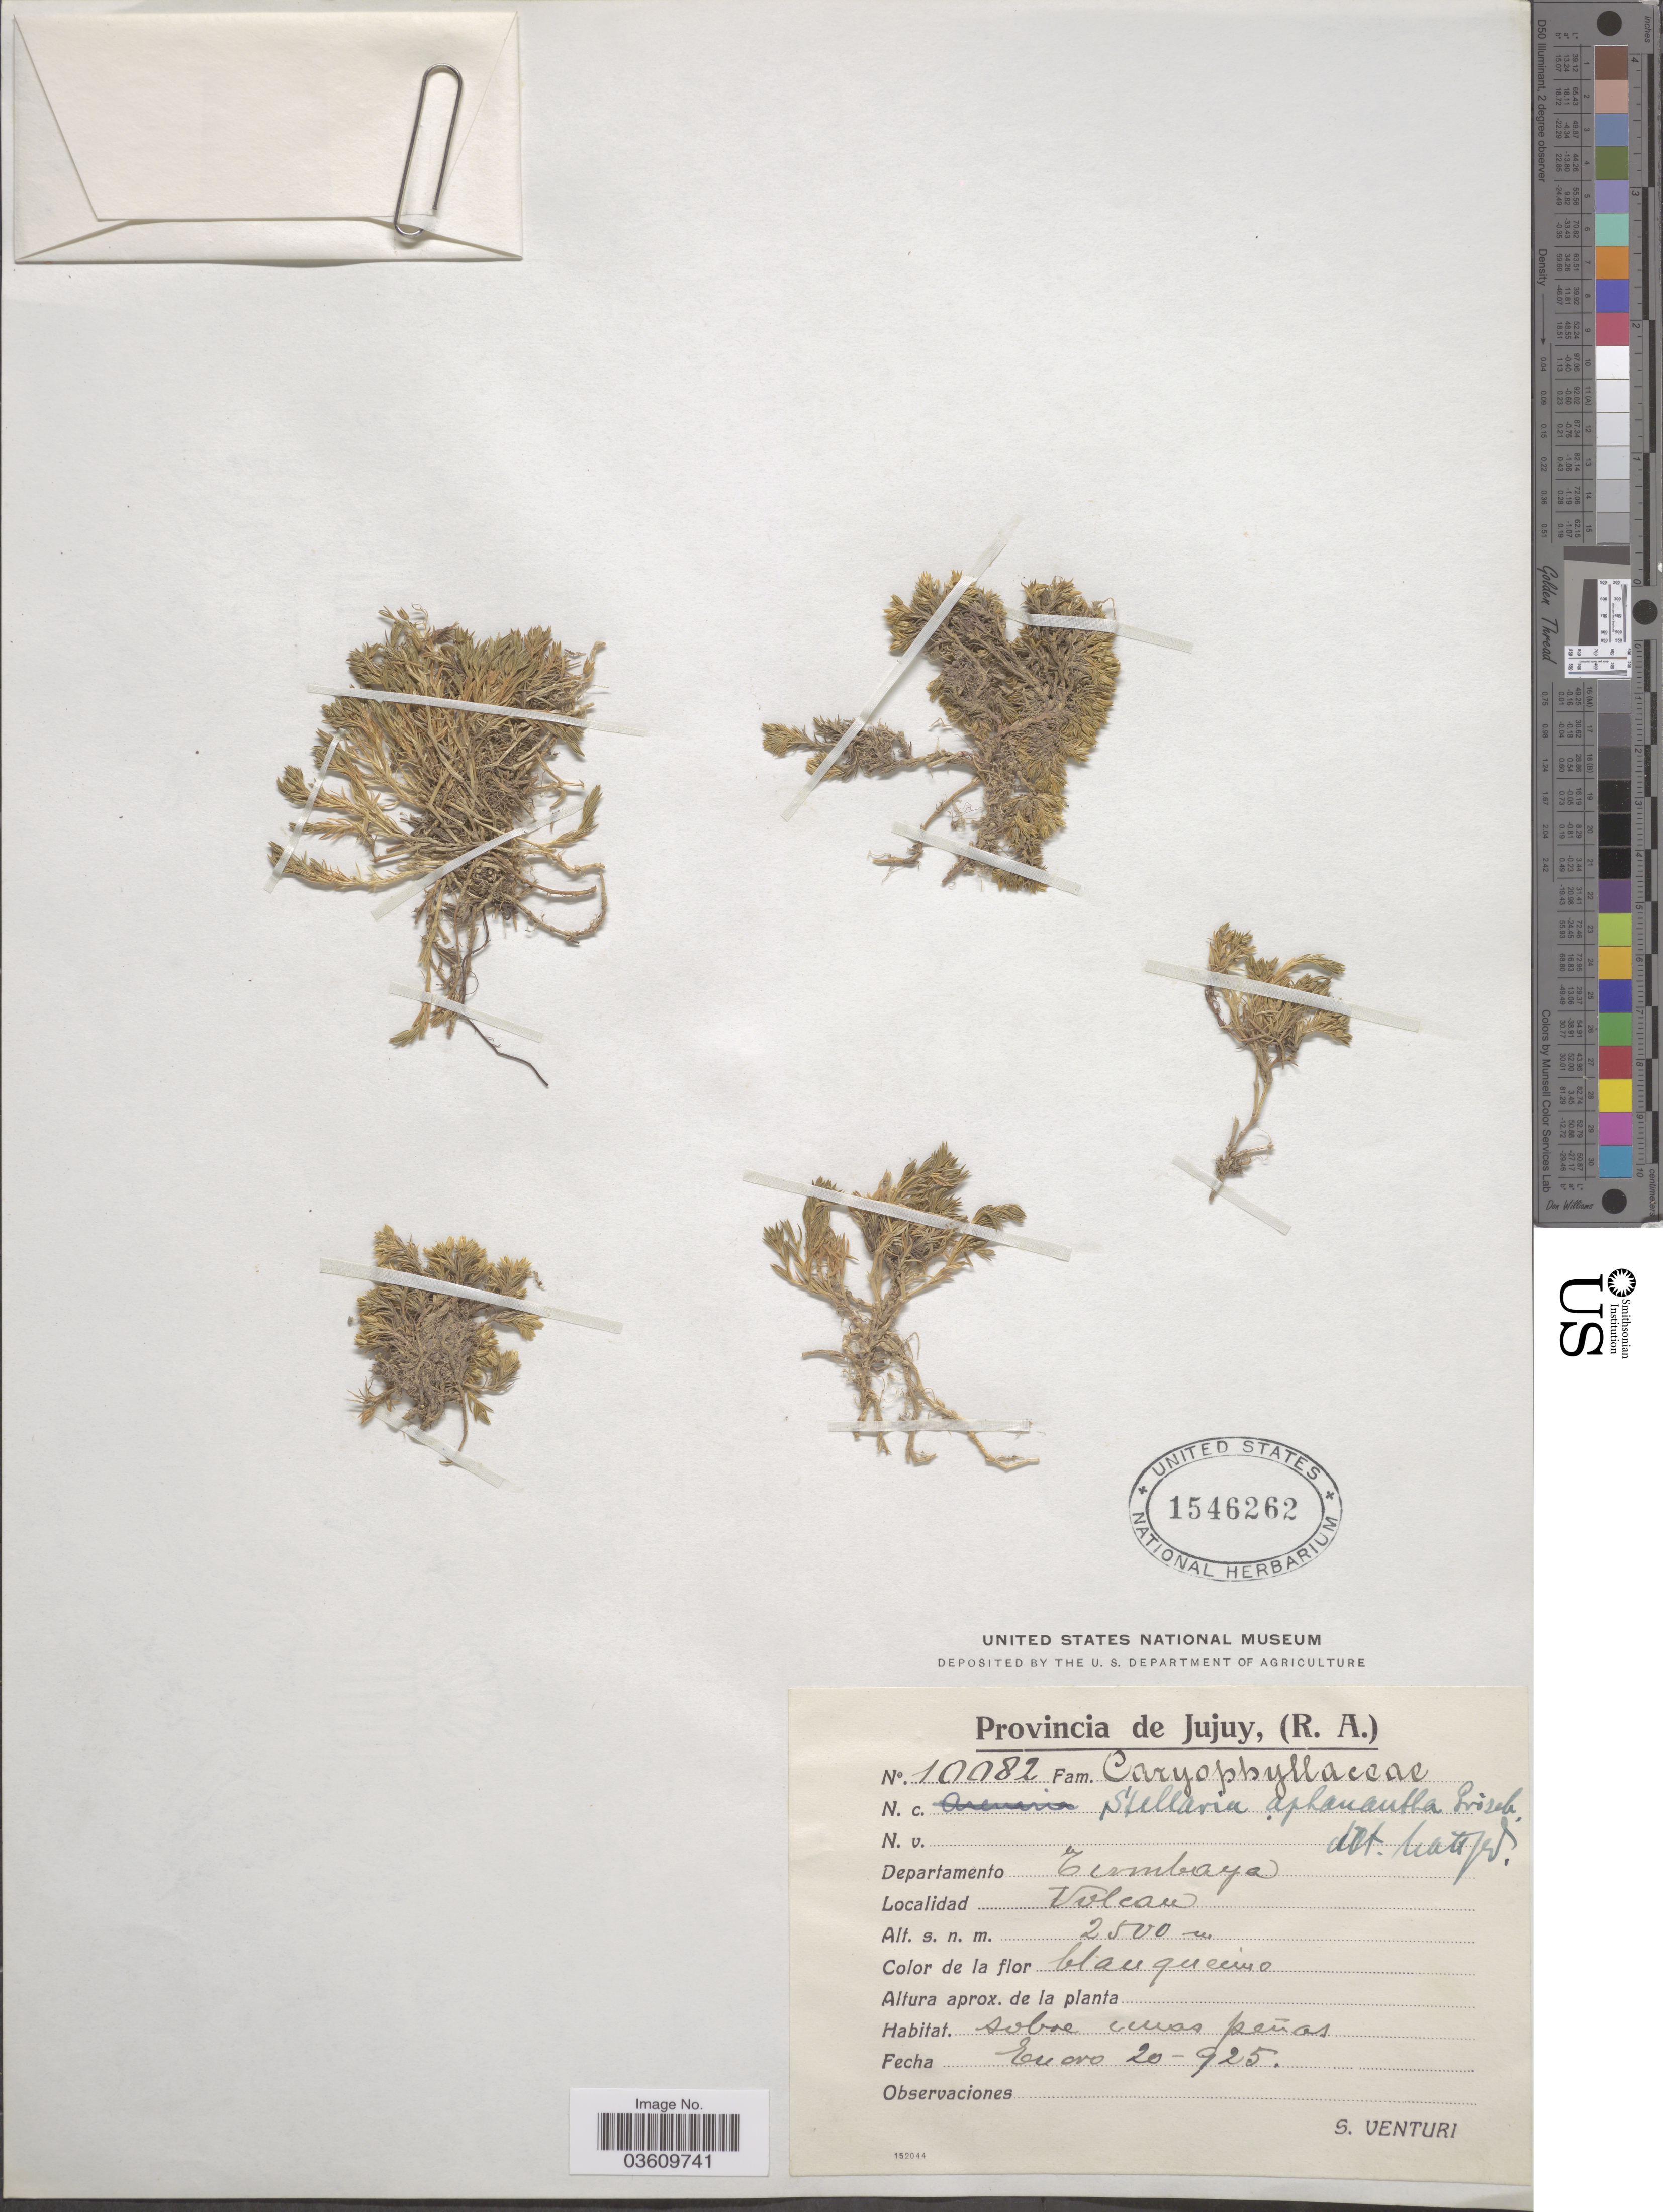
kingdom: Plantae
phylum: Tracheophyta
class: Magnoliopsida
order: Caryophyllales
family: Caryophyllaceae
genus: Stellaria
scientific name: Stellaria aphanantha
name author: Griseb.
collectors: S. Venturi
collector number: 10082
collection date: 1925-01-20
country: Argentina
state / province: Jujuy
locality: Departamento Tumbaya. Volcan.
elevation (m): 2500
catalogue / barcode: US 1546262